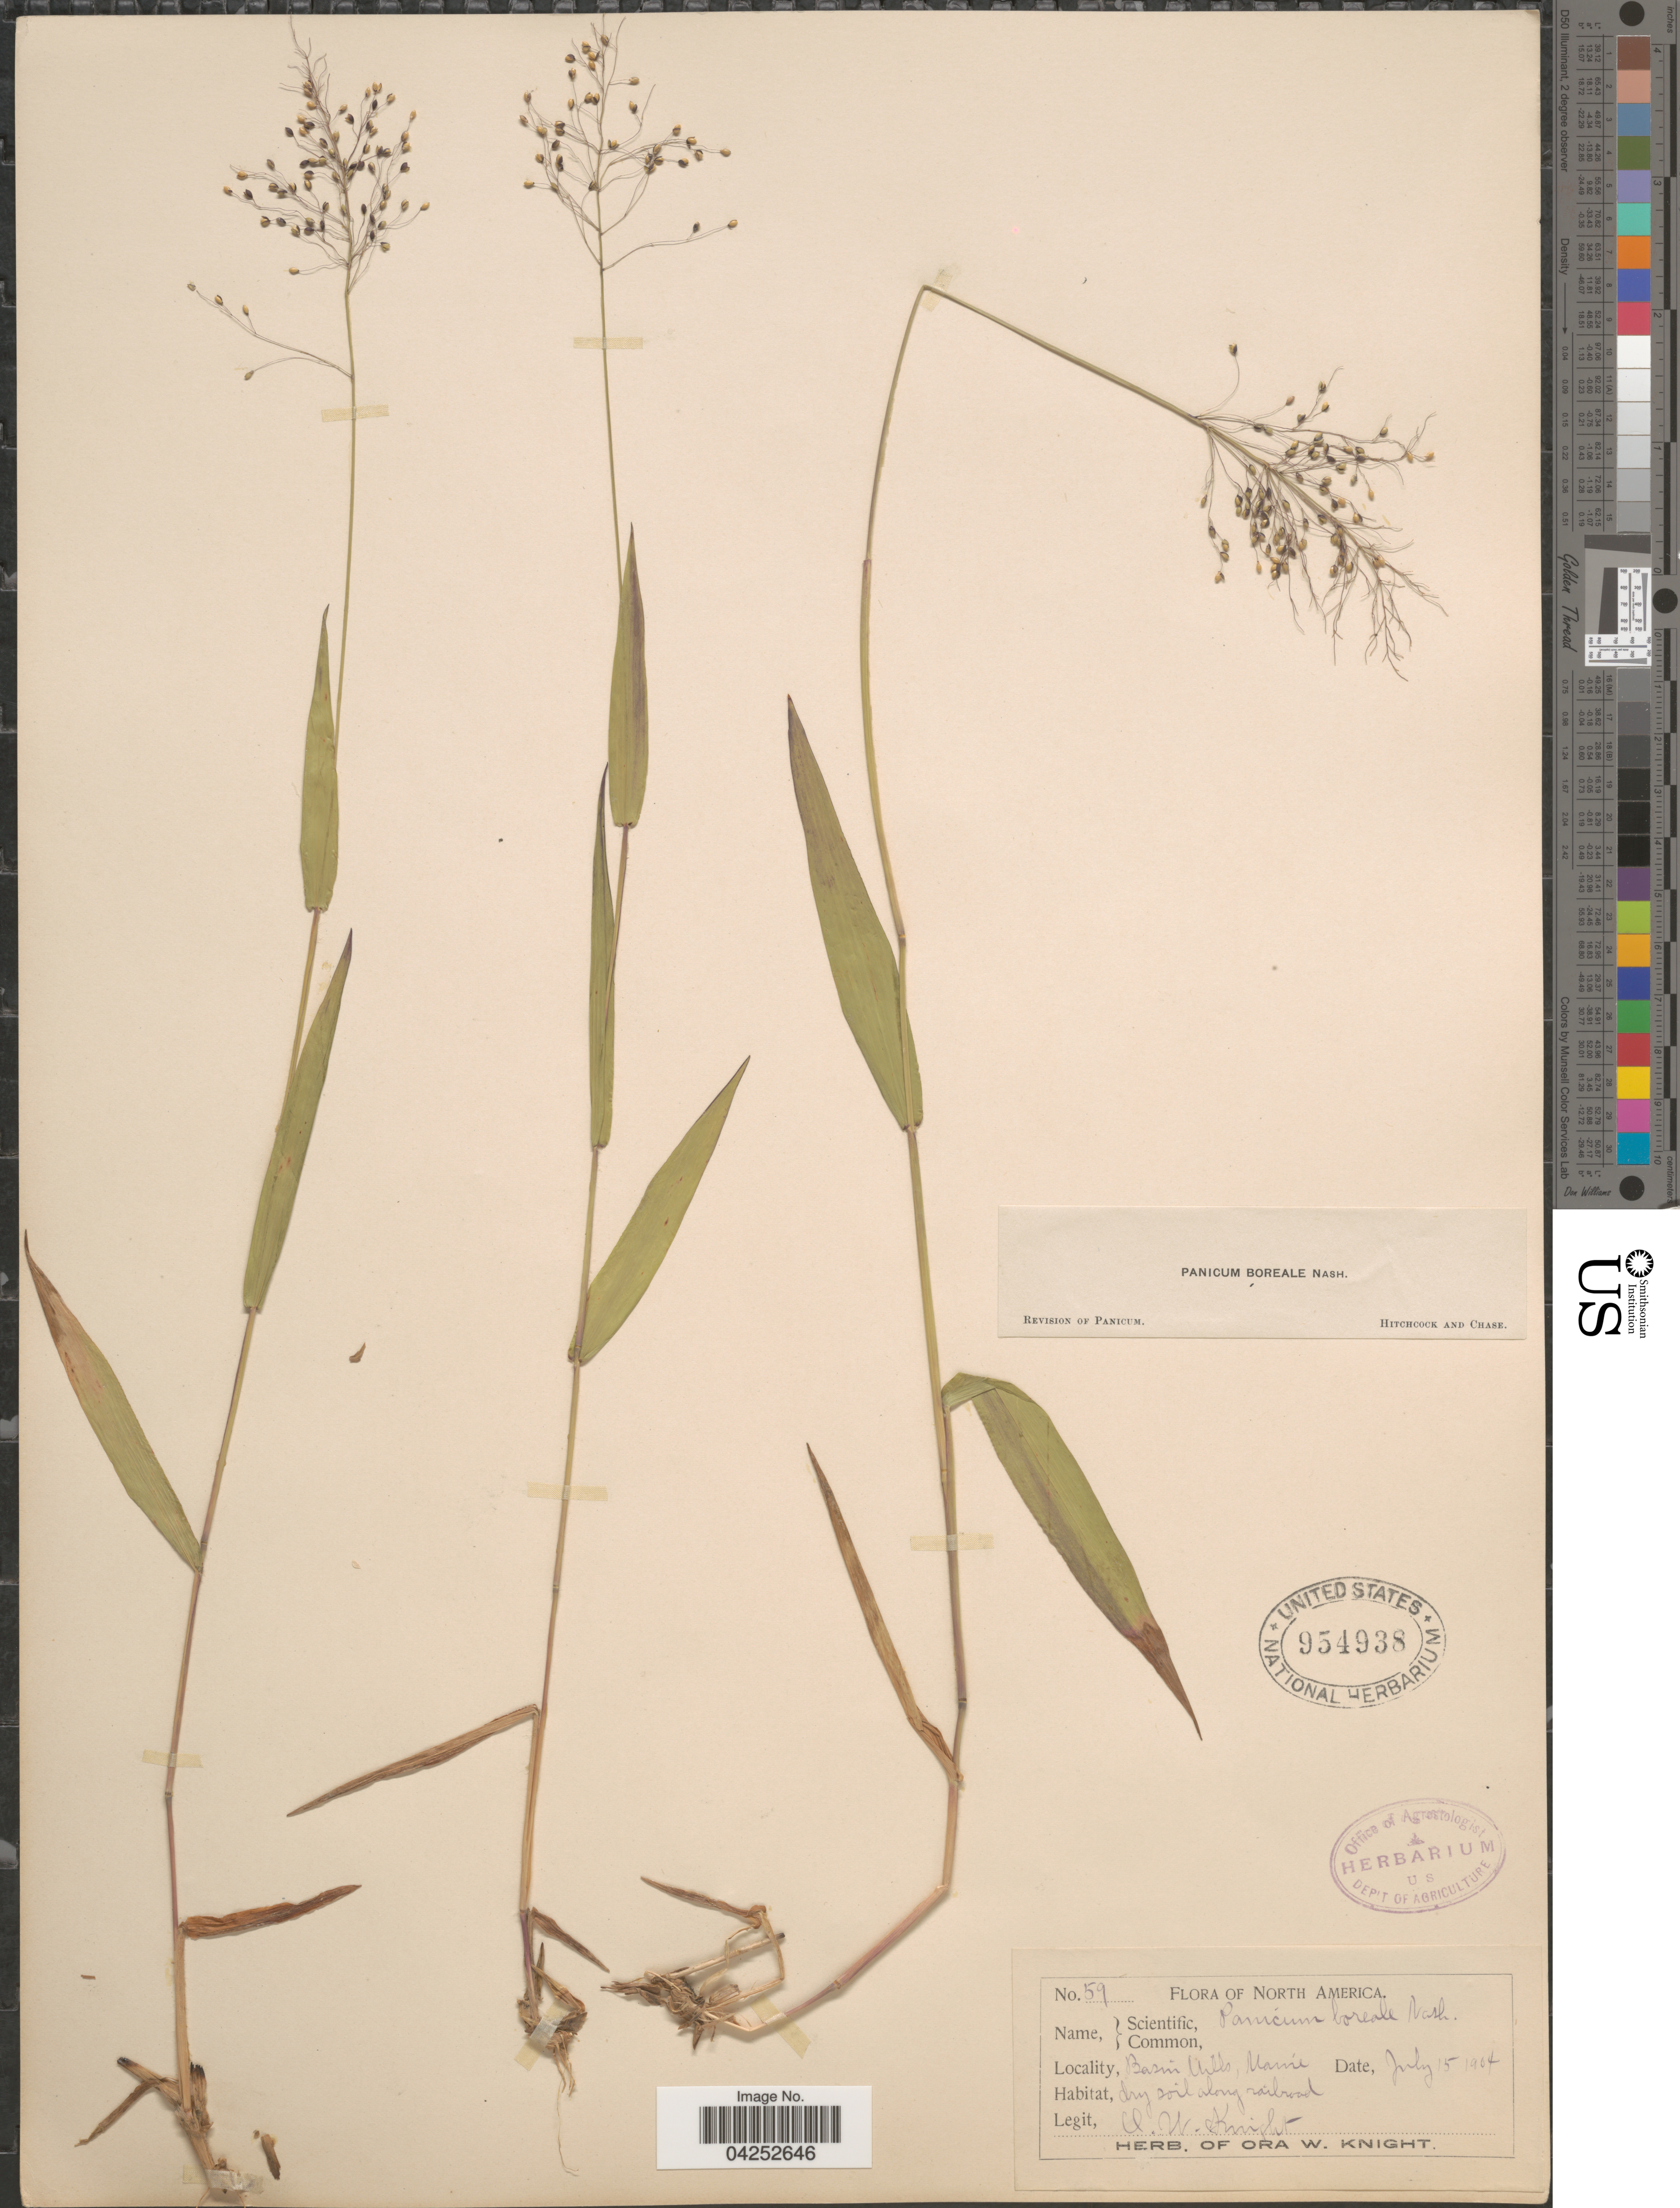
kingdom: Plantae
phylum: Tracheophyta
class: Liliopsida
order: Poales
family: Poaceae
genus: Dichanthelium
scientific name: Dichanthelium boreale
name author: (Nash) Freckmann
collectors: O. Knight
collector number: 59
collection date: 1904-07-05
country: United States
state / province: Maine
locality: Basin Mills.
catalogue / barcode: US 954938